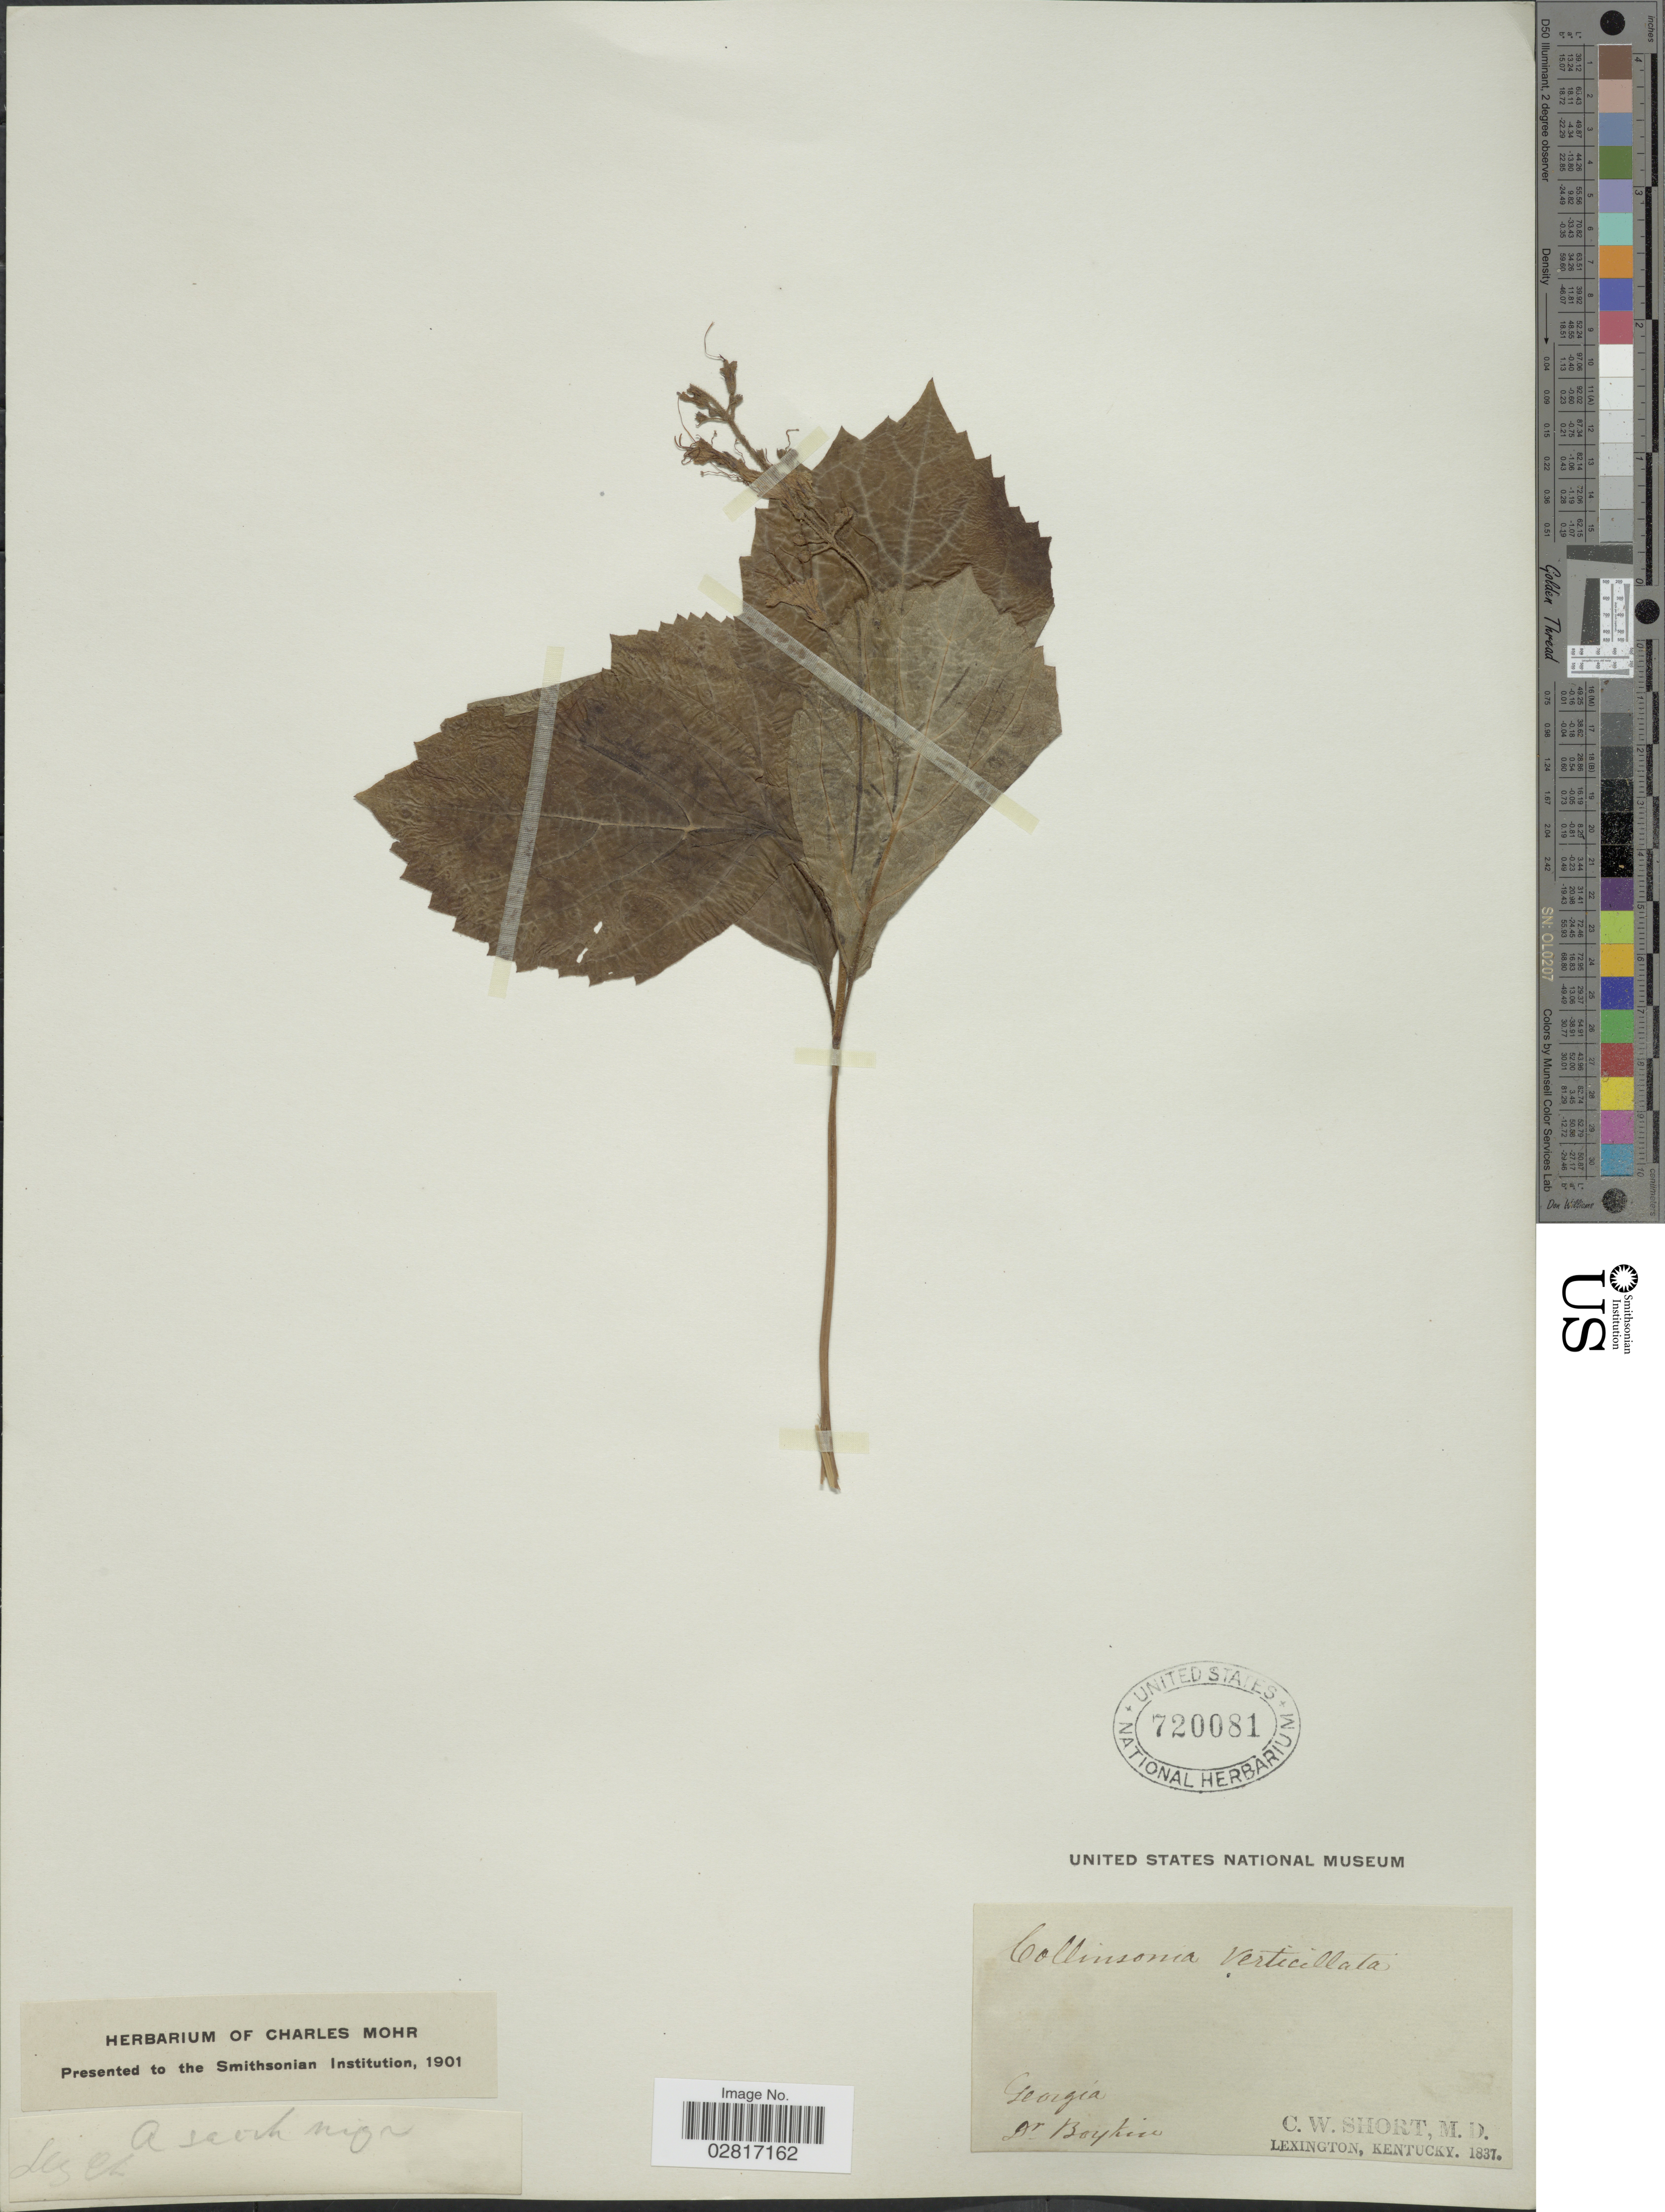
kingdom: Plantae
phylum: Tracheophyta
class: Magnoliopsida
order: Lamiales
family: Lamiaceae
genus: Collinsonia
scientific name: Collinsonia verticillata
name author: Baldwin ex Elliott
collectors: Boykin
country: United States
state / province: Georgia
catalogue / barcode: US 720081